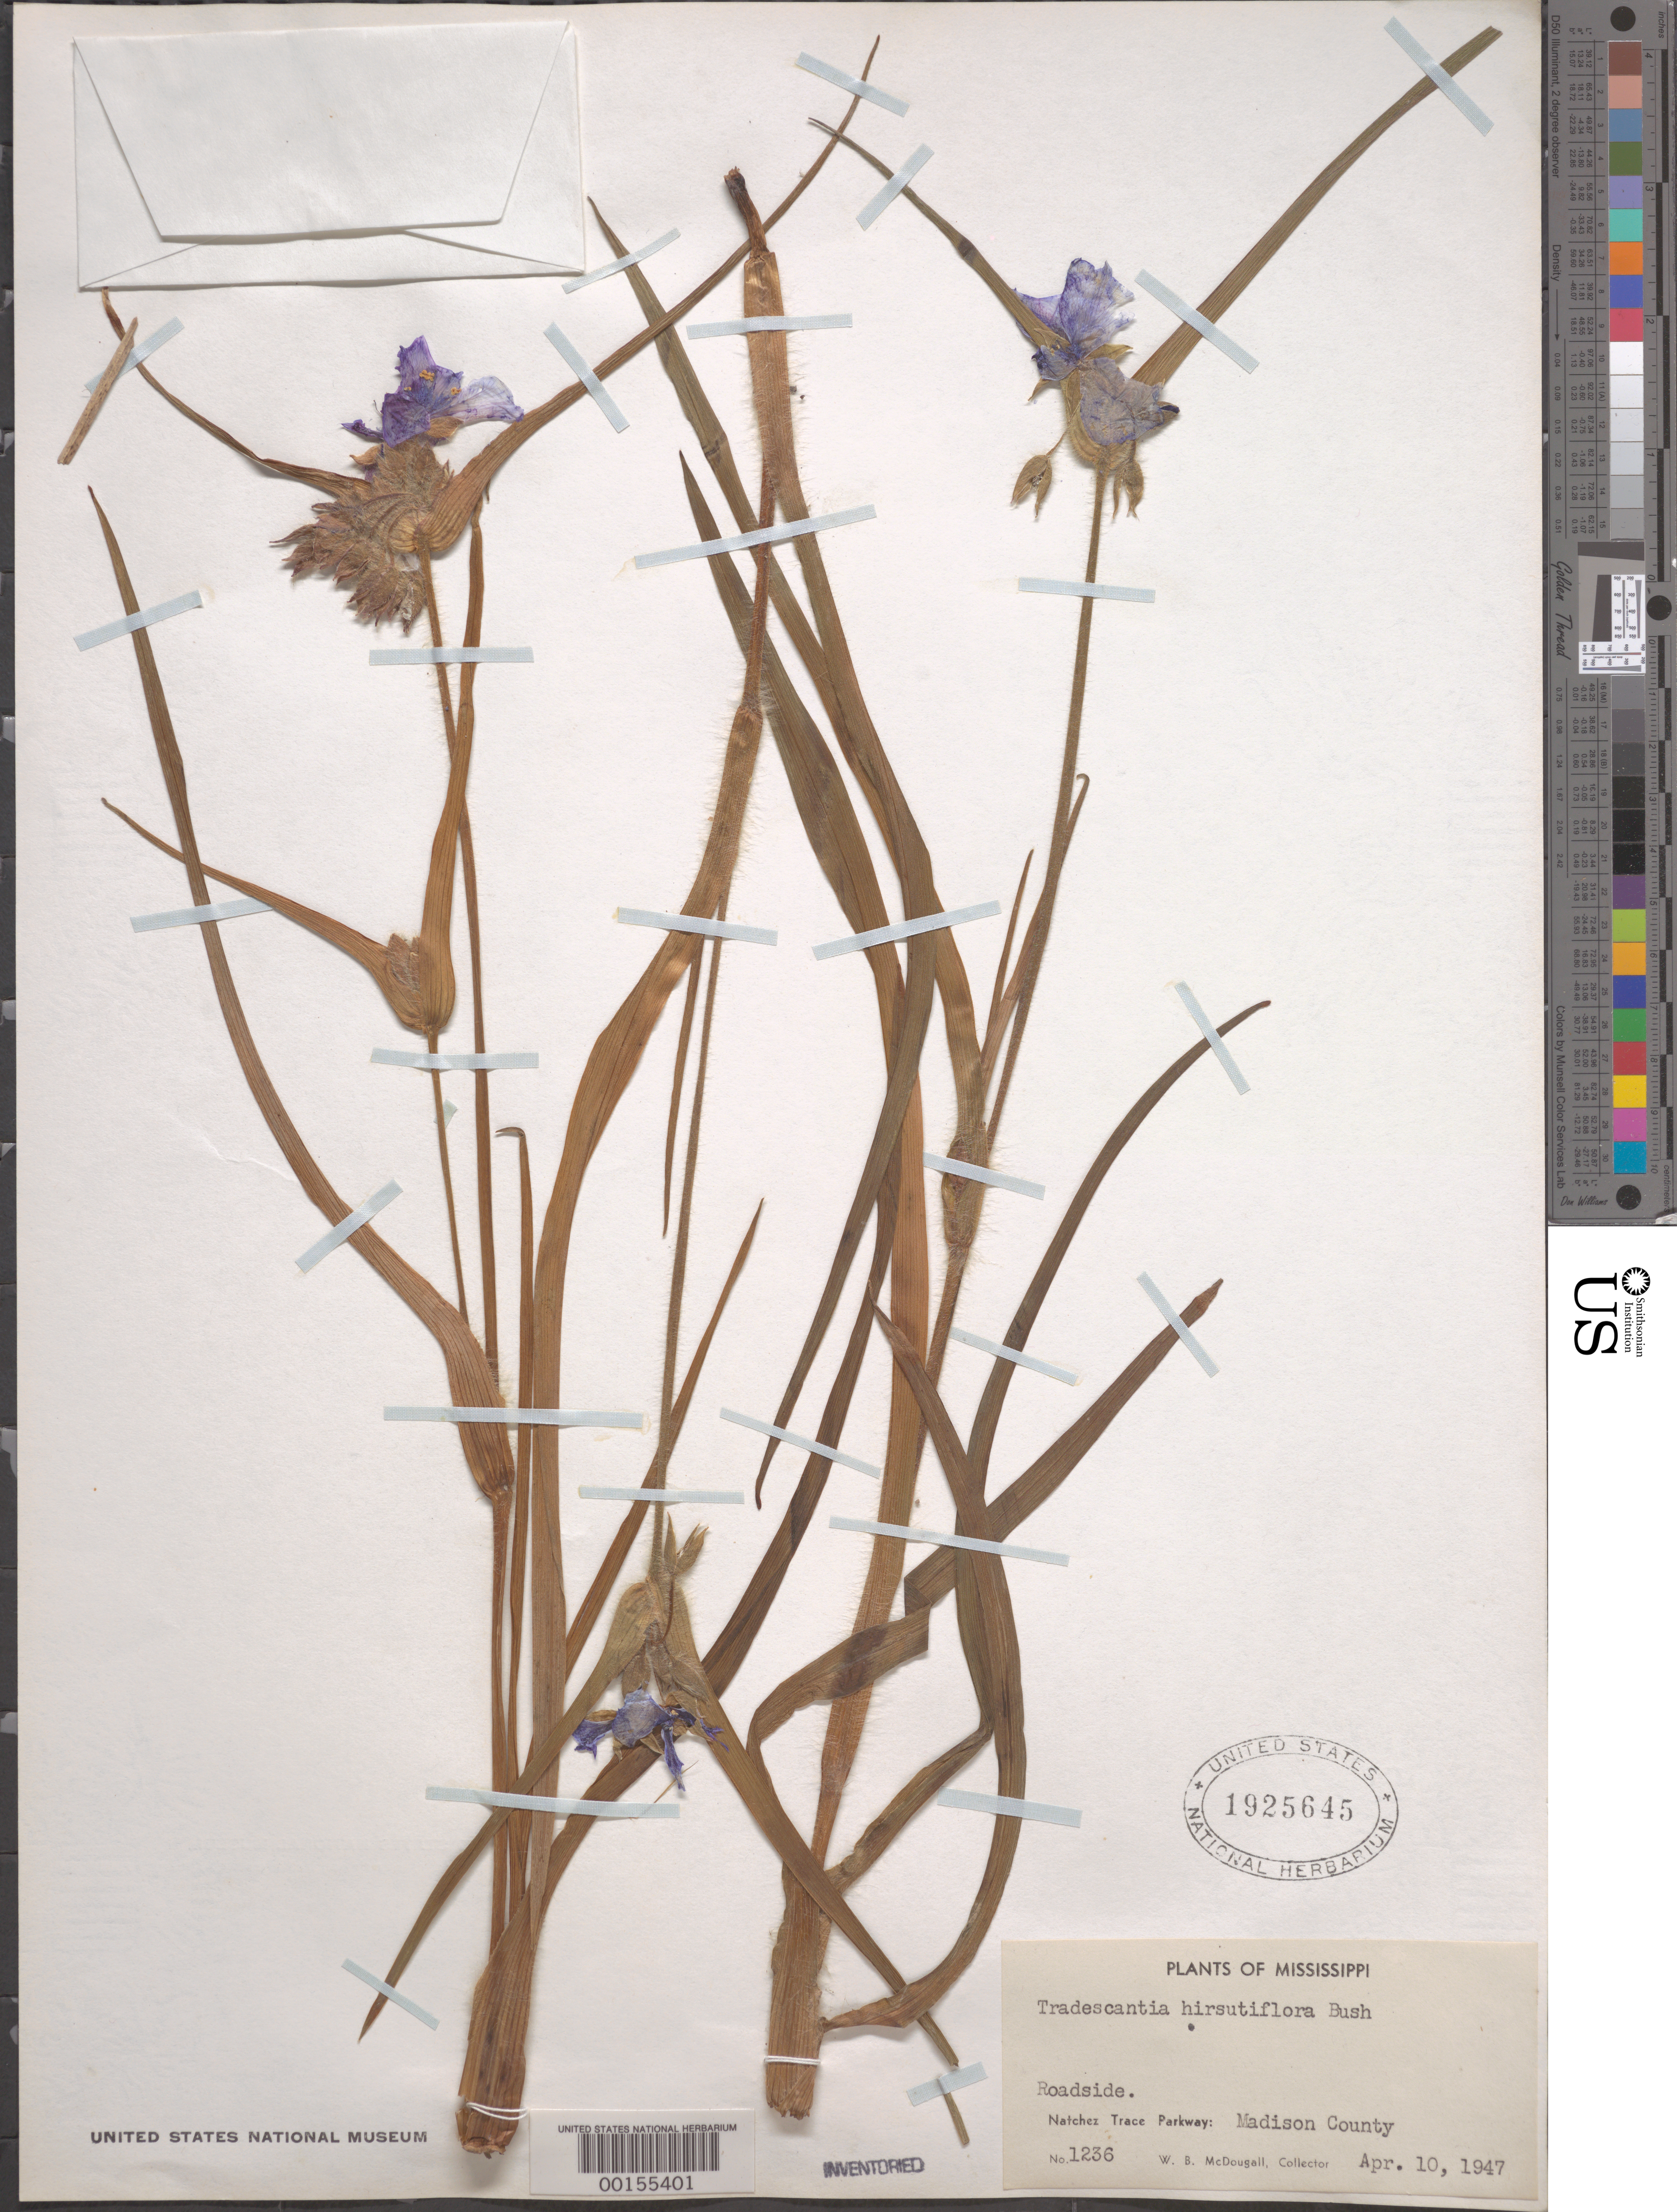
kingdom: Plantae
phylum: Tracheophyta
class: Liliopsida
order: Commelinales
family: Commelinaceae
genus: Tradescantia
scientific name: Tradescantia hirsutiflora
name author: Bush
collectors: W. B. McDougall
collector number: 1236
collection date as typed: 10 Apr 1947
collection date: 1947-04-10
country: United States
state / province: Mississippi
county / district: Madison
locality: Natchez trace parkway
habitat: Roadside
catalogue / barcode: US 1925645